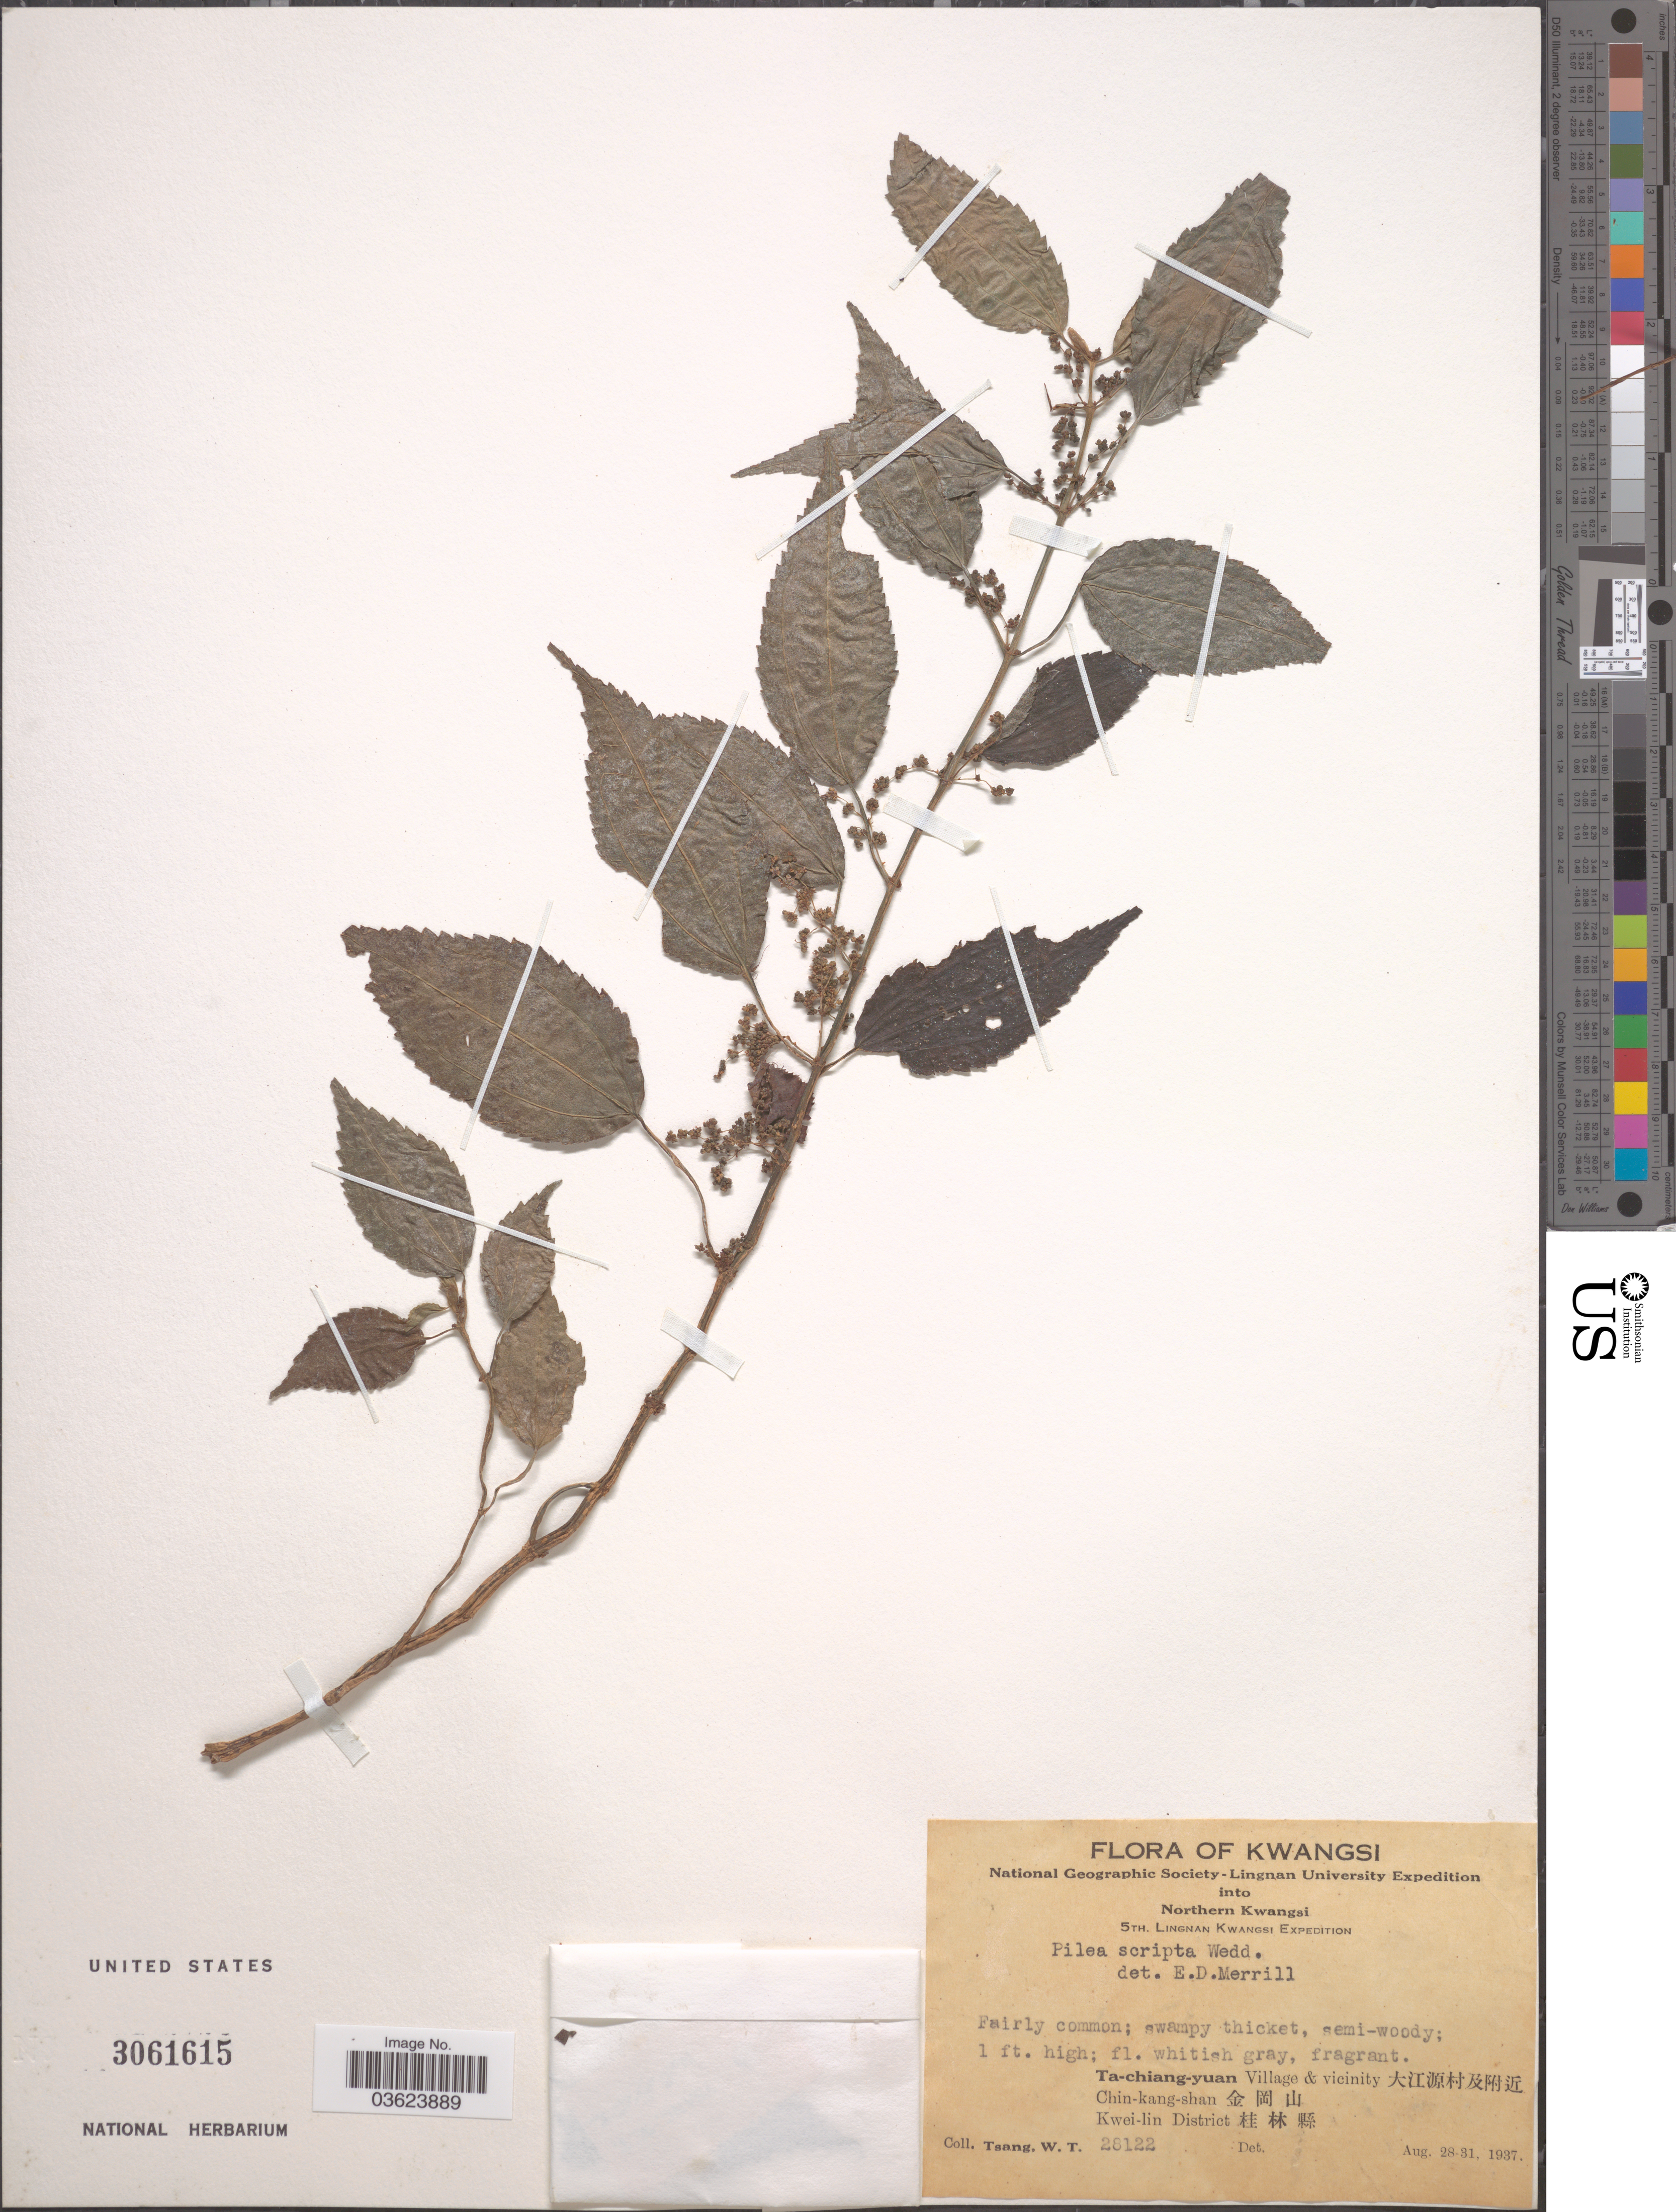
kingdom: Plantae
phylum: Tracheophyta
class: Magnoliopsida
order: Rosales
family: Urticaceae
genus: Pilea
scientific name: Pilea scripta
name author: (Buch.-Ham. ex D. Don) Wedd.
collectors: W. T. Tsang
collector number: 28122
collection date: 1937-08-28/1937-08-31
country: China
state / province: Guangxi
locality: Kwangsi. Ta-chiang-yuan Village & vicinity X. Chin-kang-shan X. Kwei-lin District X.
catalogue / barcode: US 3061615